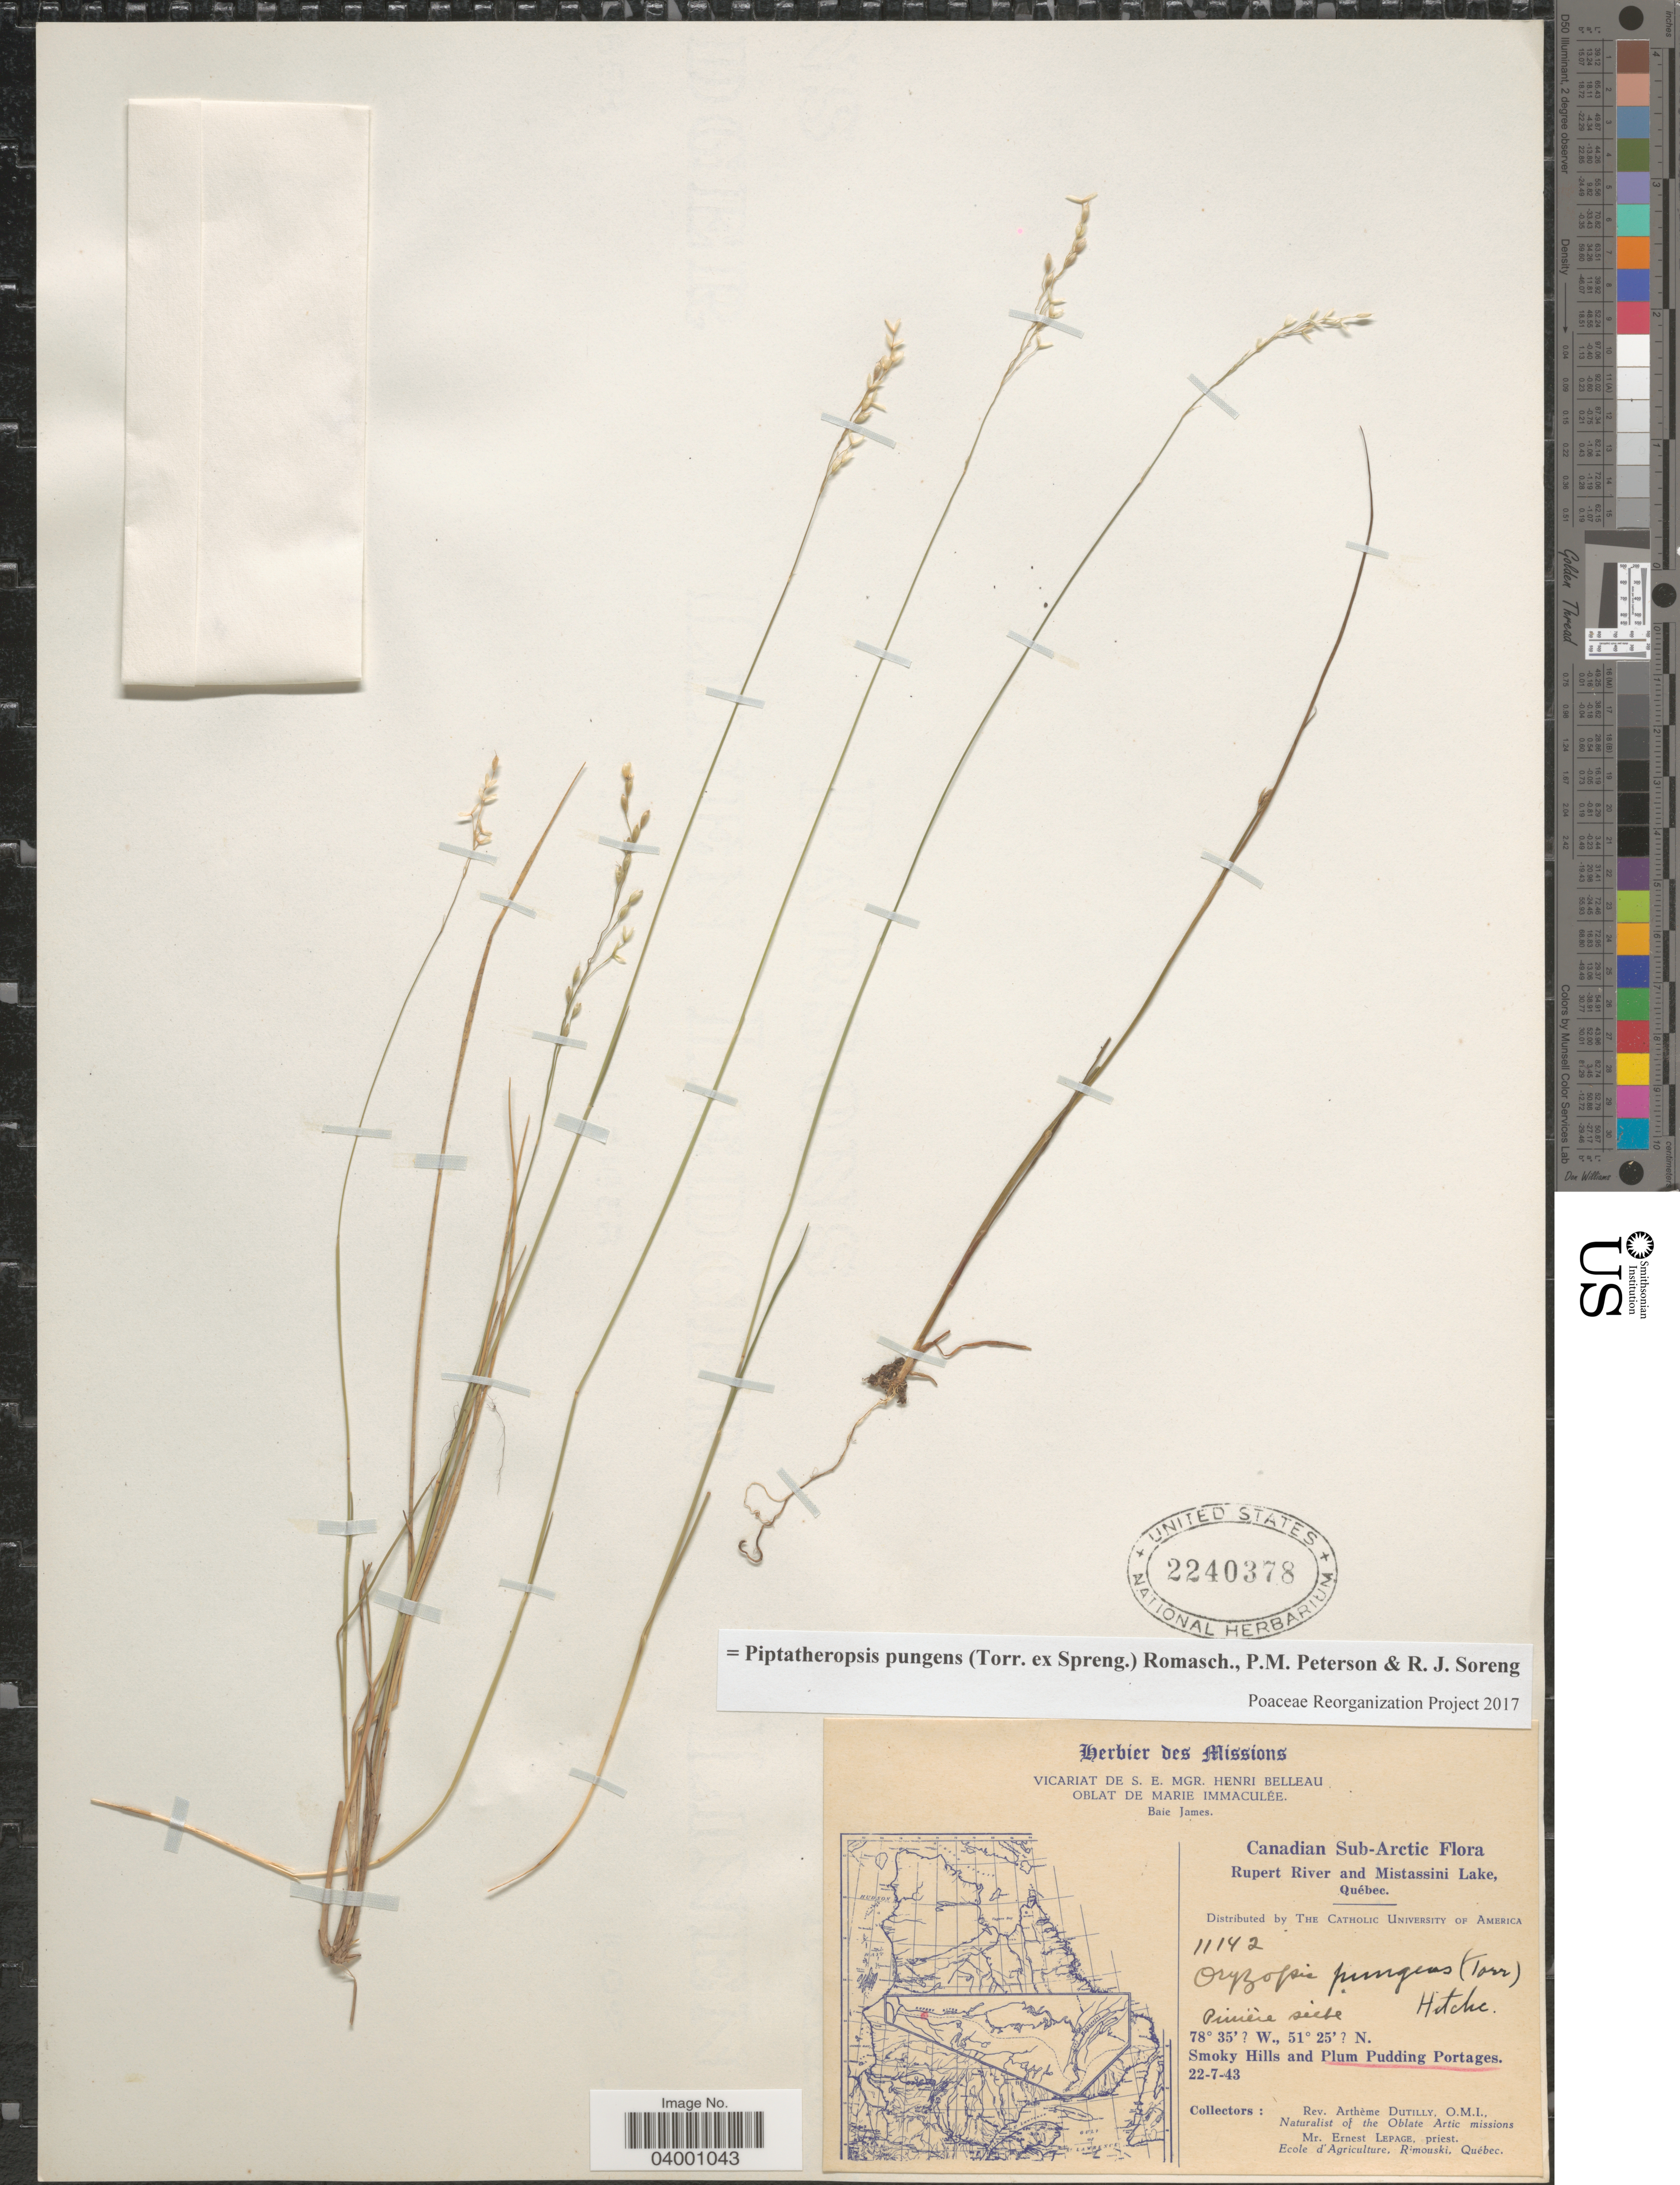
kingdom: Plantae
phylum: Tracheophyta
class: Liliopsida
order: Poales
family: Poaceae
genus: Piptatheropsis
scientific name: Piptatheropsis pungens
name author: (Torr. ex Spreng.) Romasch. et al.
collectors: A. Dutilly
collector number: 11142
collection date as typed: Transcribed d/m/y: 22/7/43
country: Canada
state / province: Quebec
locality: Canadian Sub-Arctic. Rupert River and Mistassini Lake. Smoky Hills and Plum Pudding Portages.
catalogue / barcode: US 2240378